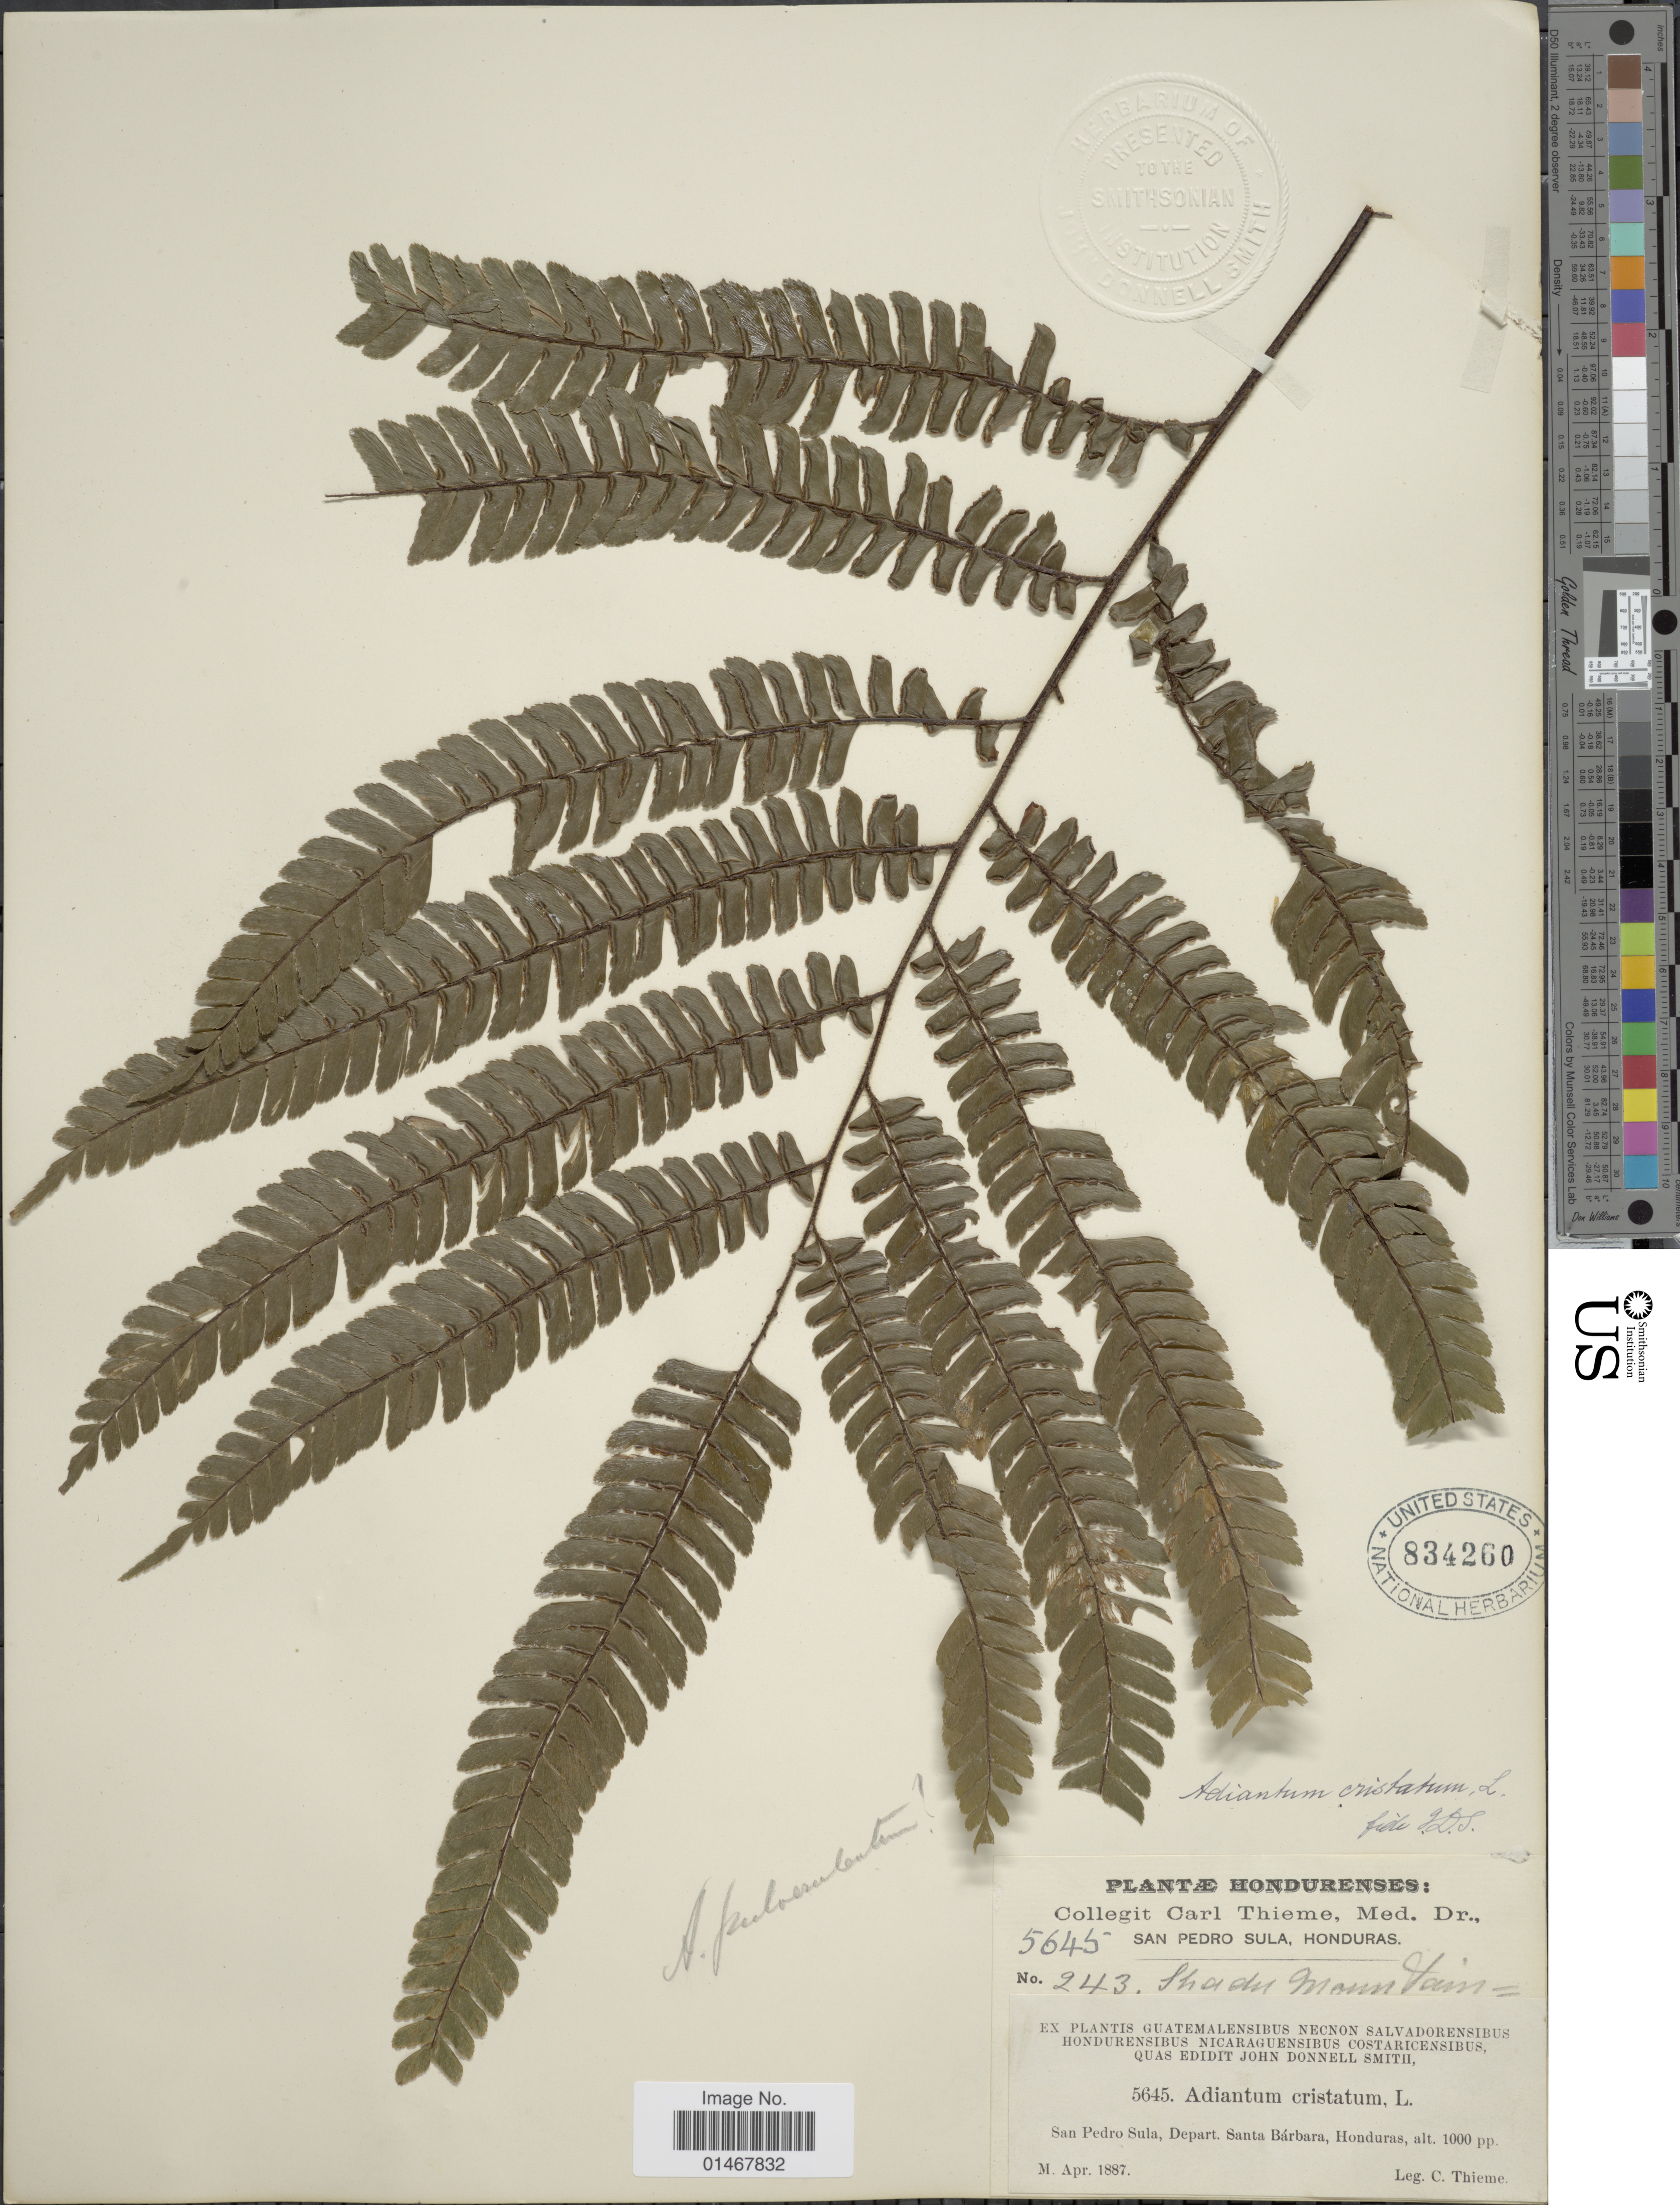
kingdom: Plantae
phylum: Tracheophyta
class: Polypodiopsida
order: Polypodiales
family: Pteridaceae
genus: Adiantum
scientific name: Adiantum pulverulentum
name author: L.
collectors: C. Thieme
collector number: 5645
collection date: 1887-04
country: Honduras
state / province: Santa Bárbara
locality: San Pedro Sula, Depart. Santa Bárbara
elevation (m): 305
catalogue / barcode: US 834260